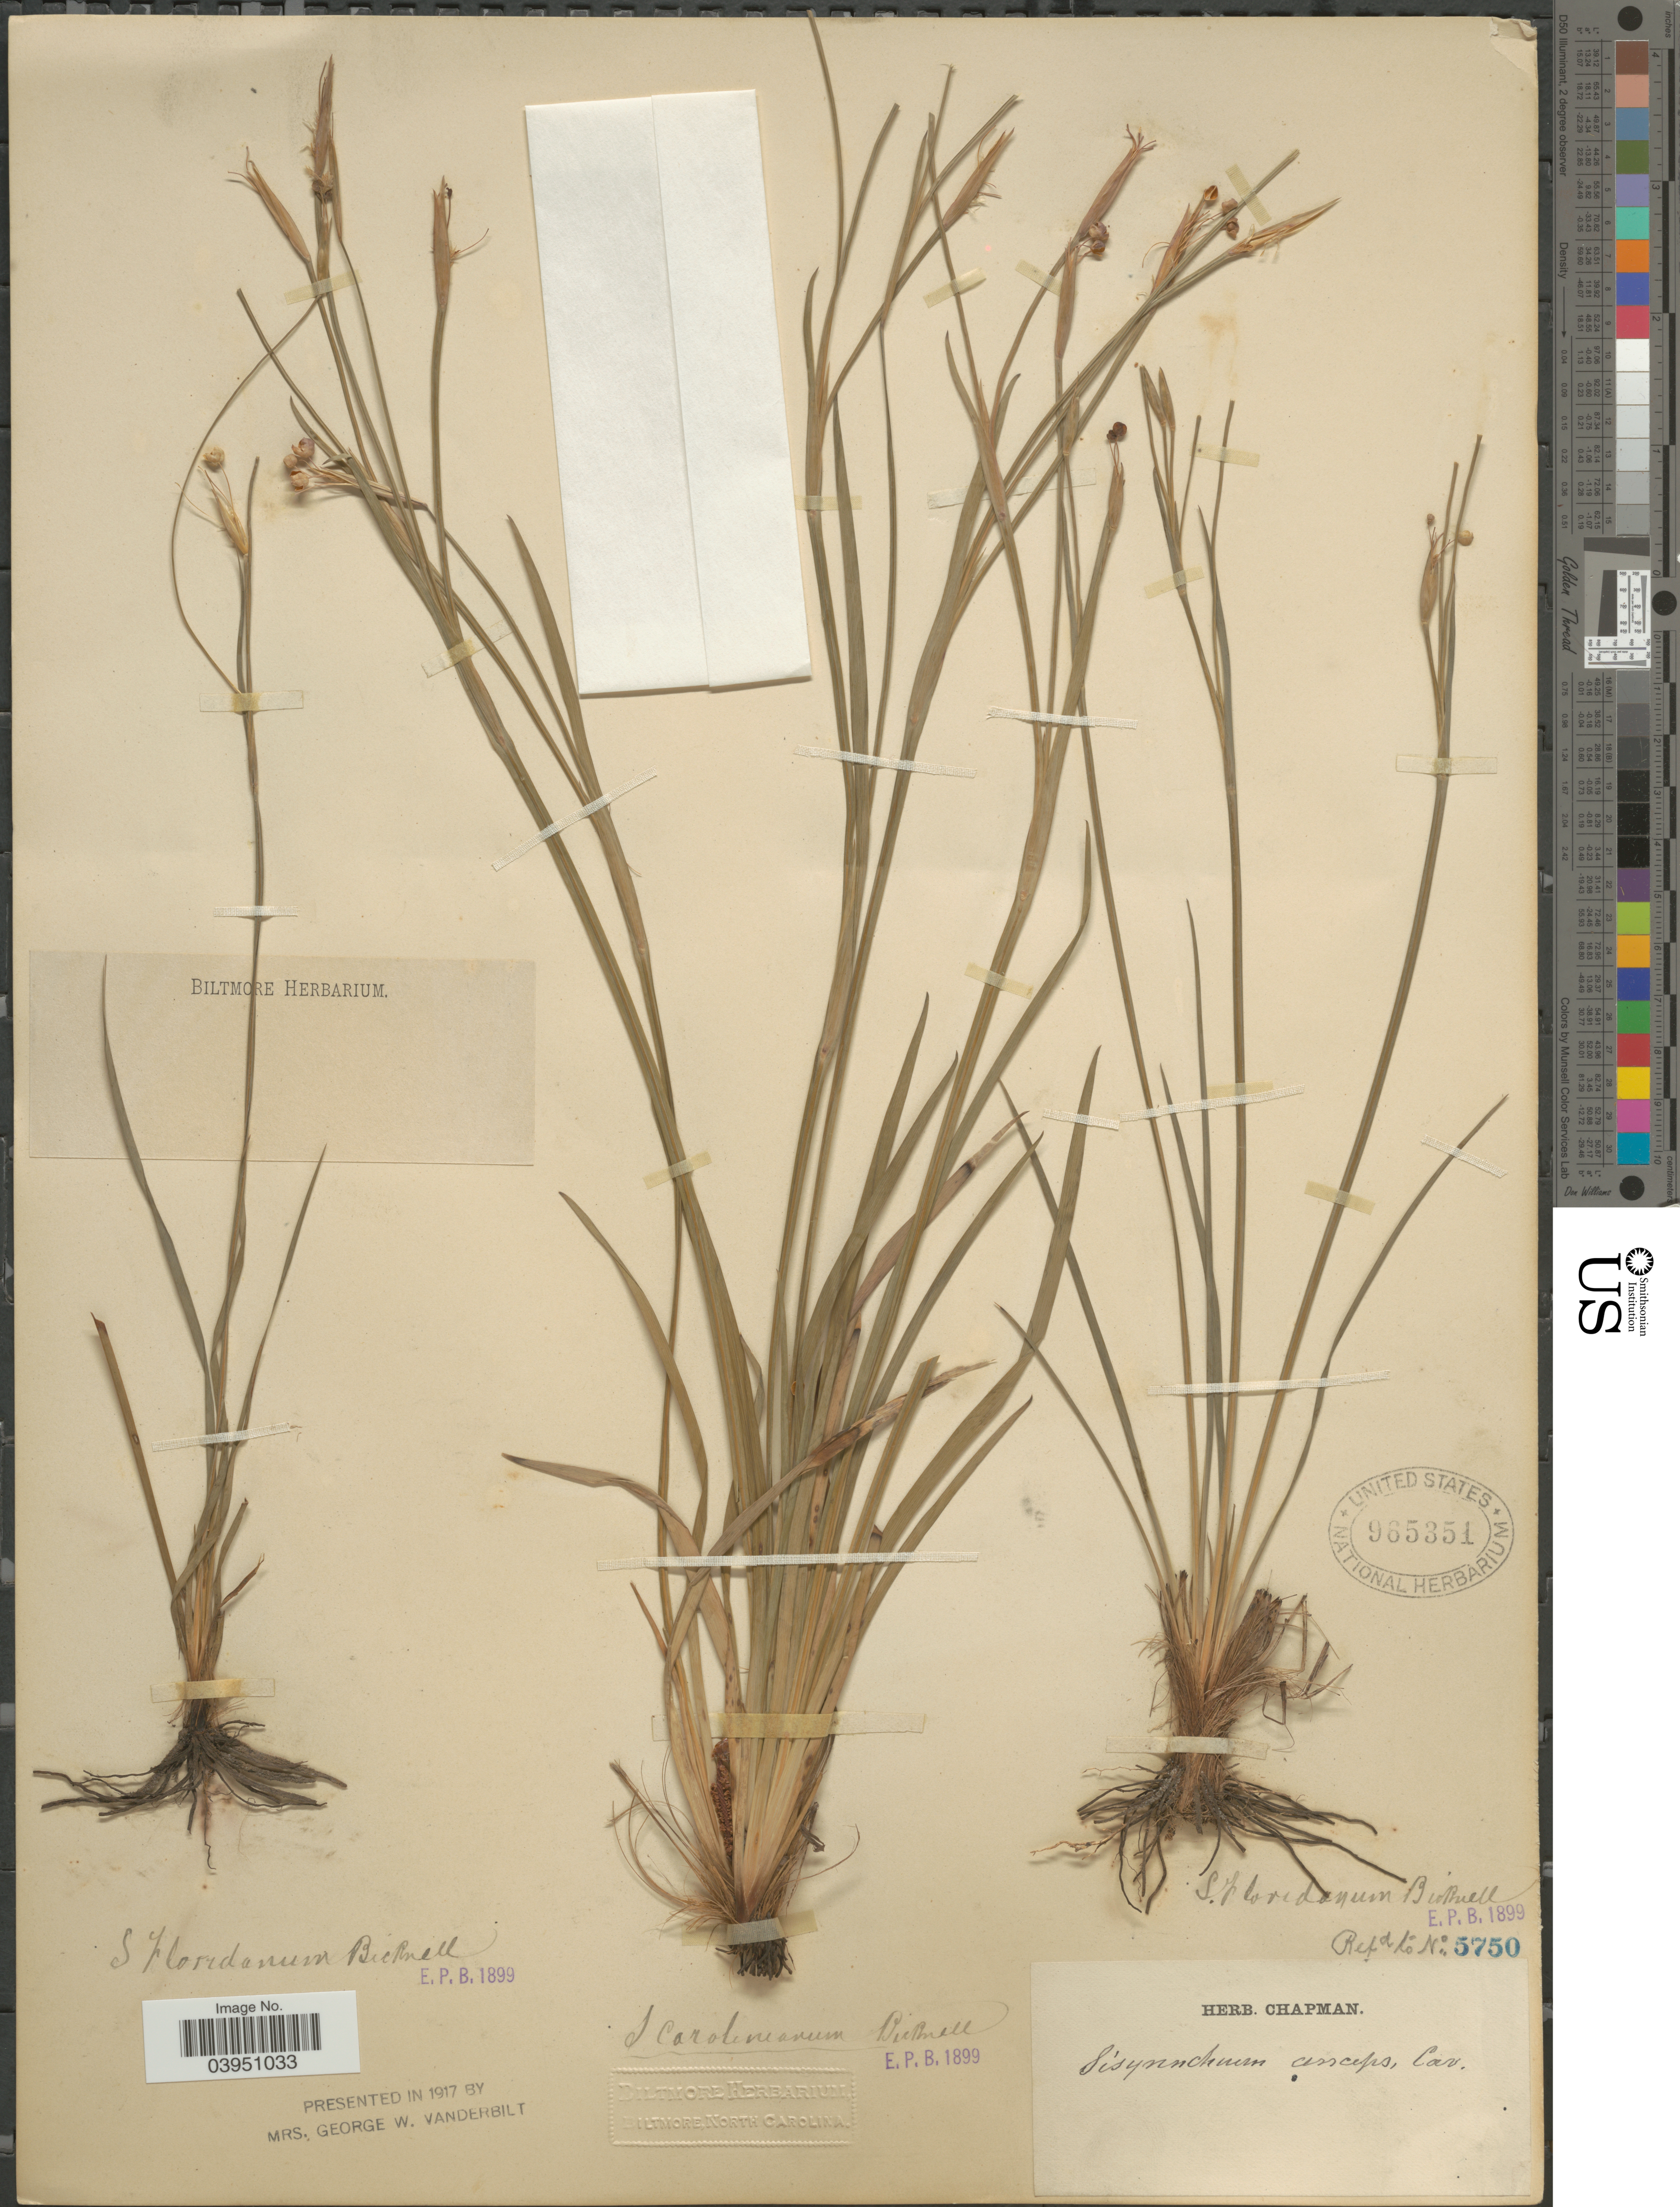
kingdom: Plantae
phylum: Tracheophyta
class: Liliopsida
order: Asparagales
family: Iridaceae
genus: Sisyrinchium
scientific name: Sisyrinchium floridanum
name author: E.P. Bicknell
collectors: ex herb. Chapman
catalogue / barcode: US 965351